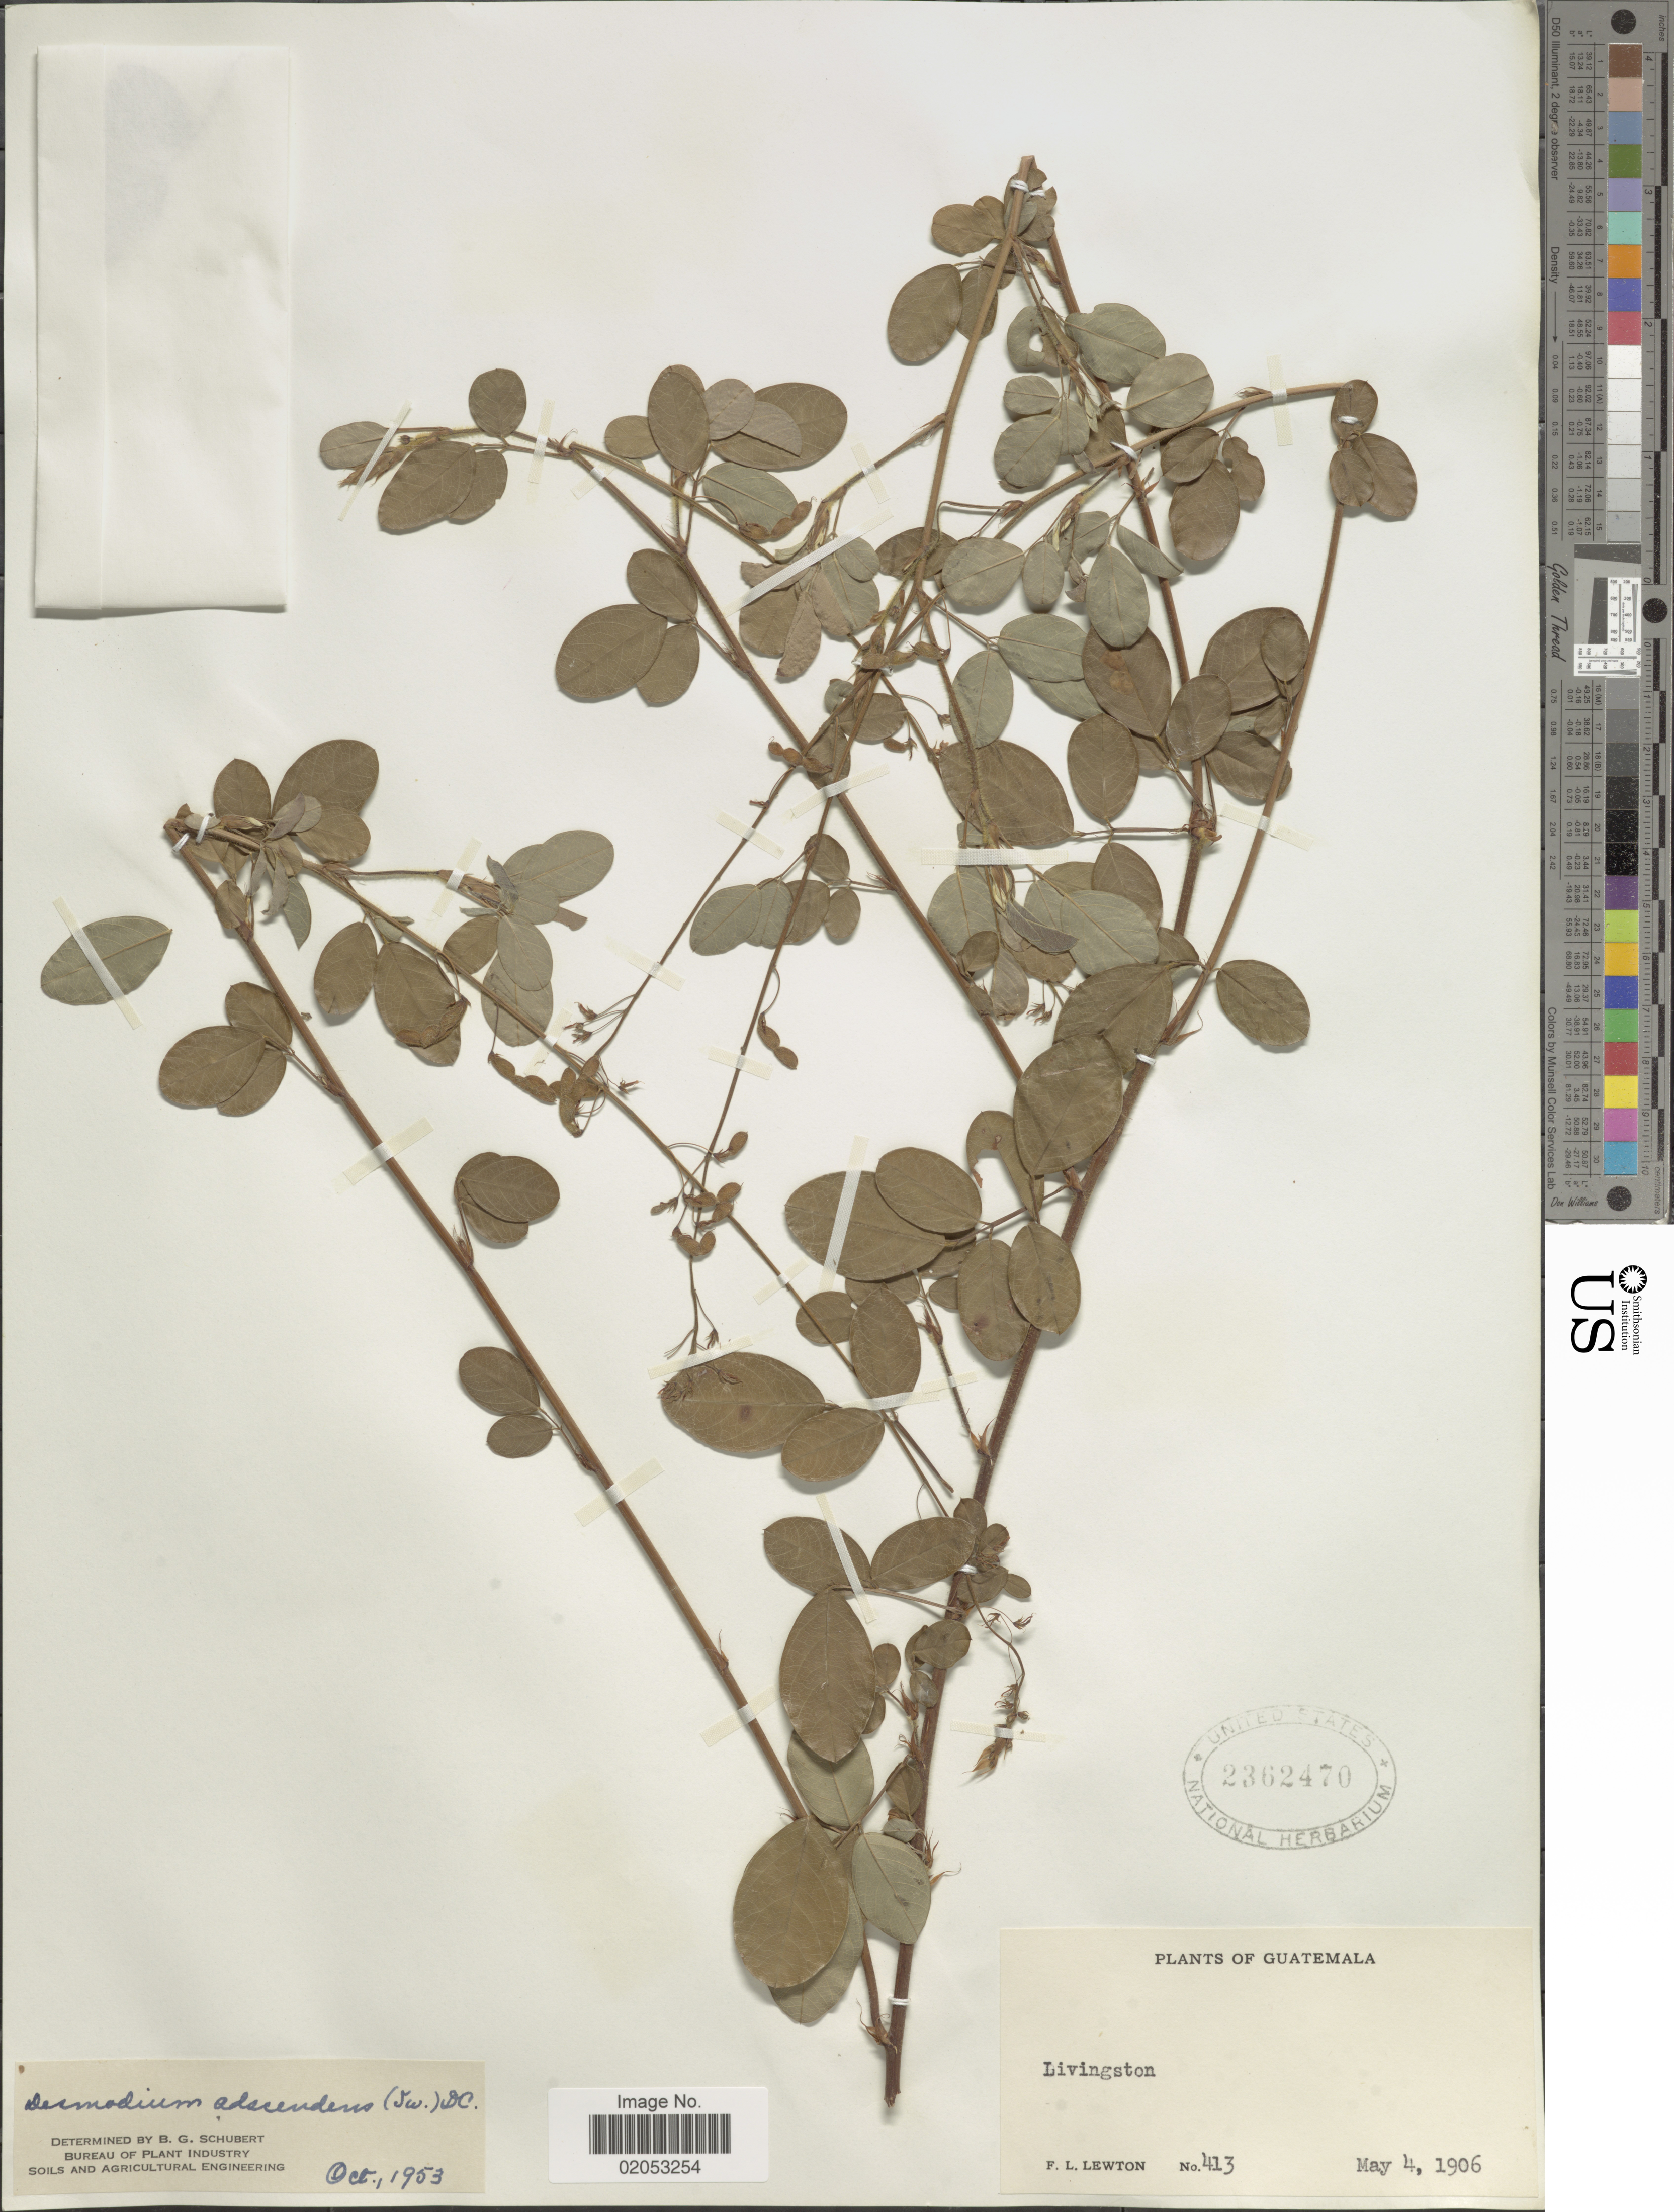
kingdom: Plantae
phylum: Tracheophyta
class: Magnoliopsida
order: Fabales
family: Fabaceae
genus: Grona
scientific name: Grona adscendens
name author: (Sw.) H. Ohashi & K. Ohashi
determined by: Strong, Mark T., (BOT), Smithsonian Institution - National Museum of Natural History (UNITED STATES)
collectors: F. L. Lewton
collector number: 413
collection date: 1906-05-04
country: Guatemala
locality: Livingston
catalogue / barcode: US 2362470